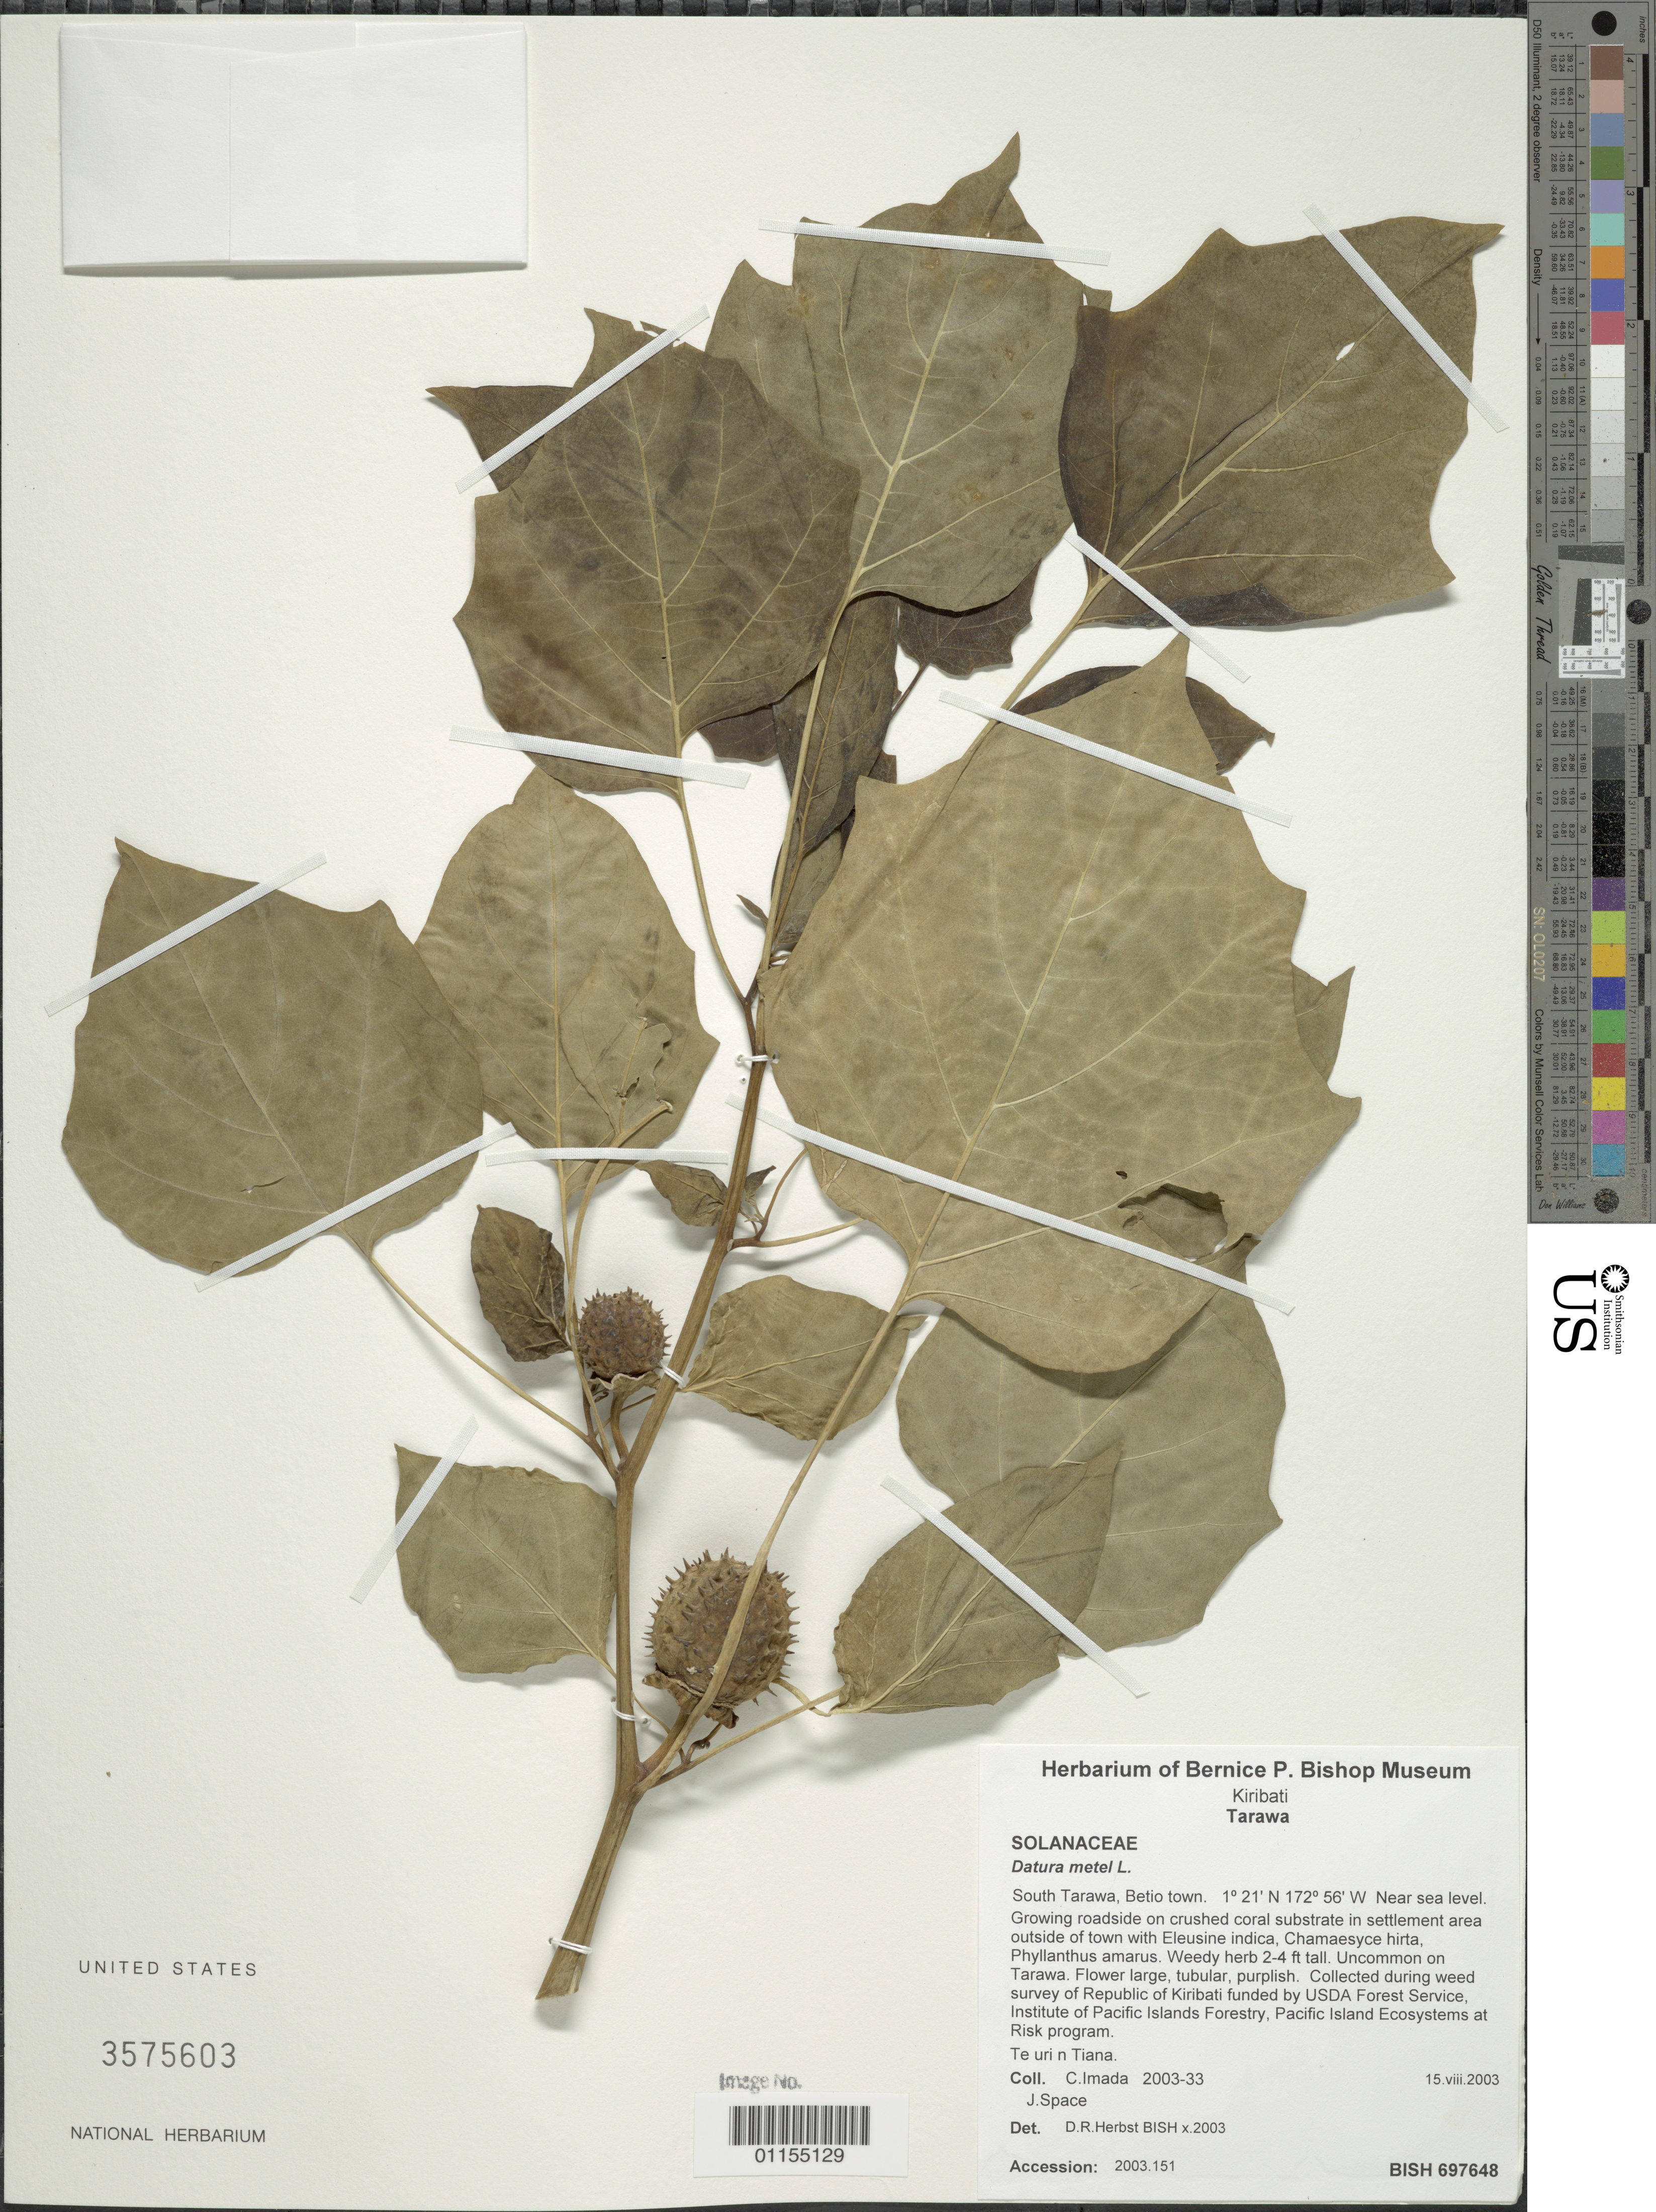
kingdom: Plantae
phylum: Tracheophyta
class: Magnoliopsida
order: Solanales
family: Solanaceae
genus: Datura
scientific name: Datura metel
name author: L.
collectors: C. Imada & J. Space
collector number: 2003-33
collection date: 2003-08-15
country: Kiribati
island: Tarawa Atoll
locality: South Tarawa, Betio town.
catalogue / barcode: US 3575603